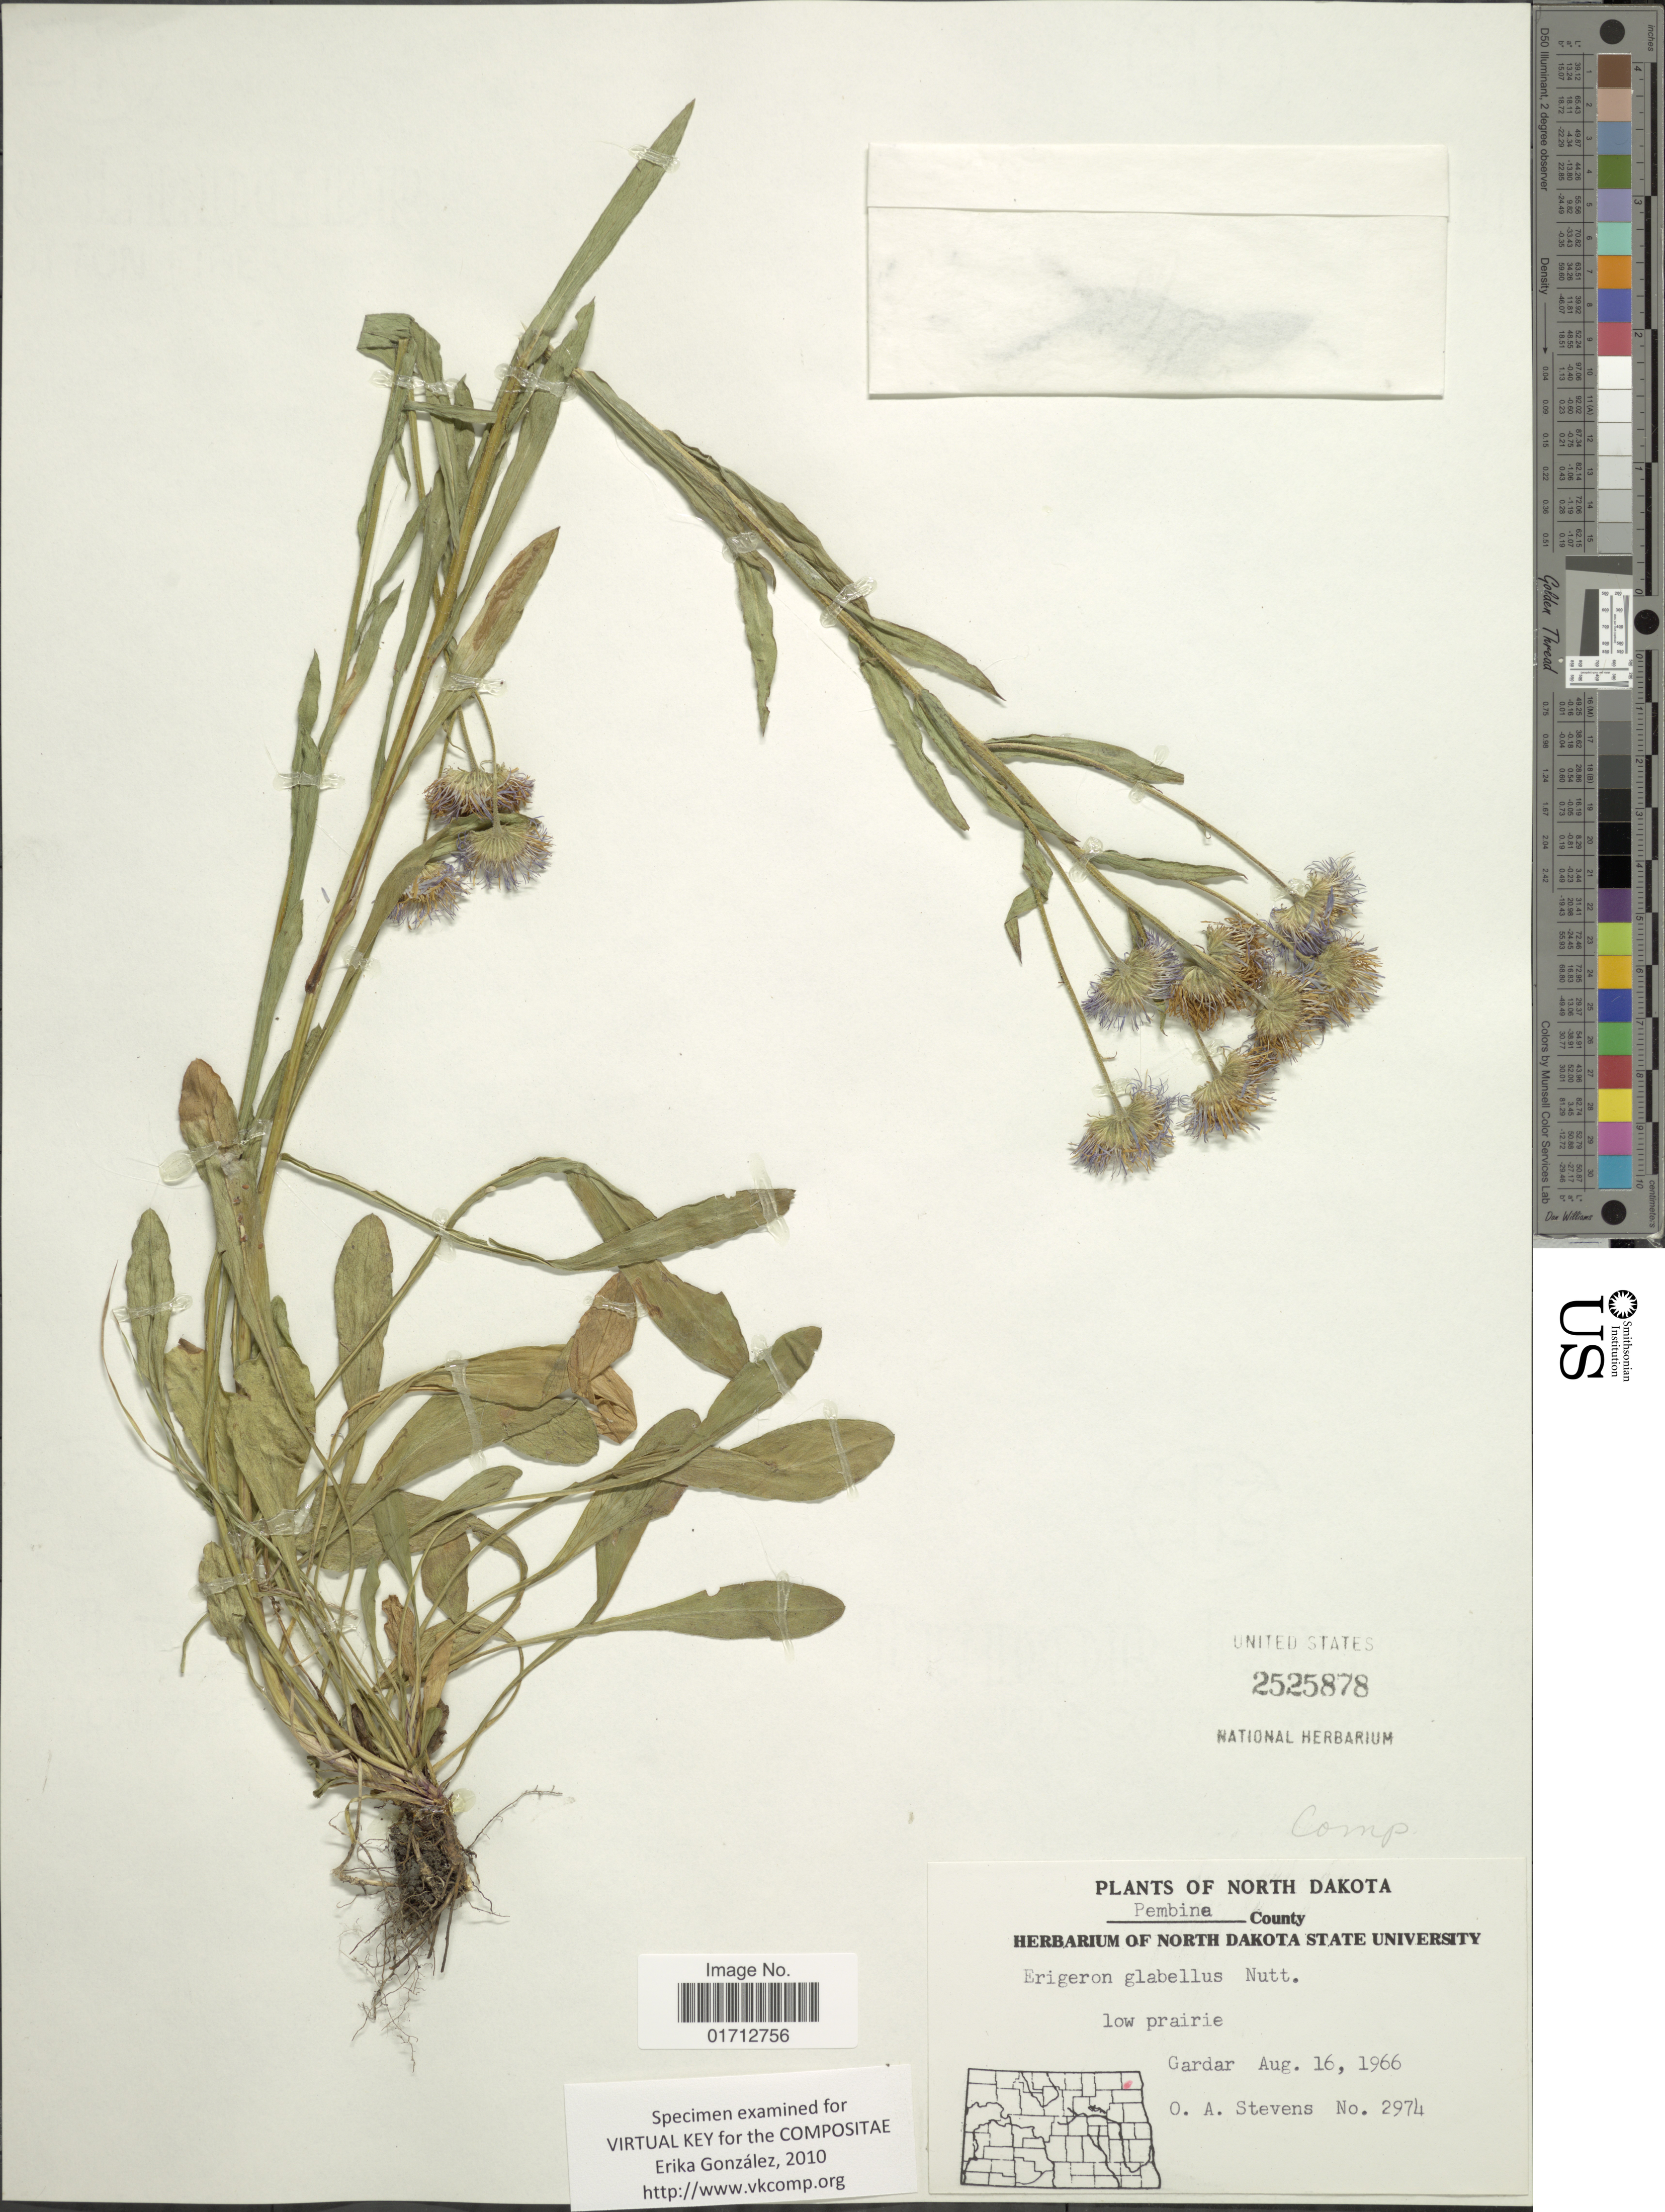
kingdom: Plantae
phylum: Tracheophyta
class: Magnoliopsida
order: Asterales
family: Asteraceae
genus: Erigeron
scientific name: Erigeron glabellus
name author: Nutt.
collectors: O. A. Stevens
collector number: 2974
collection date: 1966-08-16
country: United States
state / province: North Dakota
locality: Pembina County, Garder.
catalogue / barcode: US 2525878